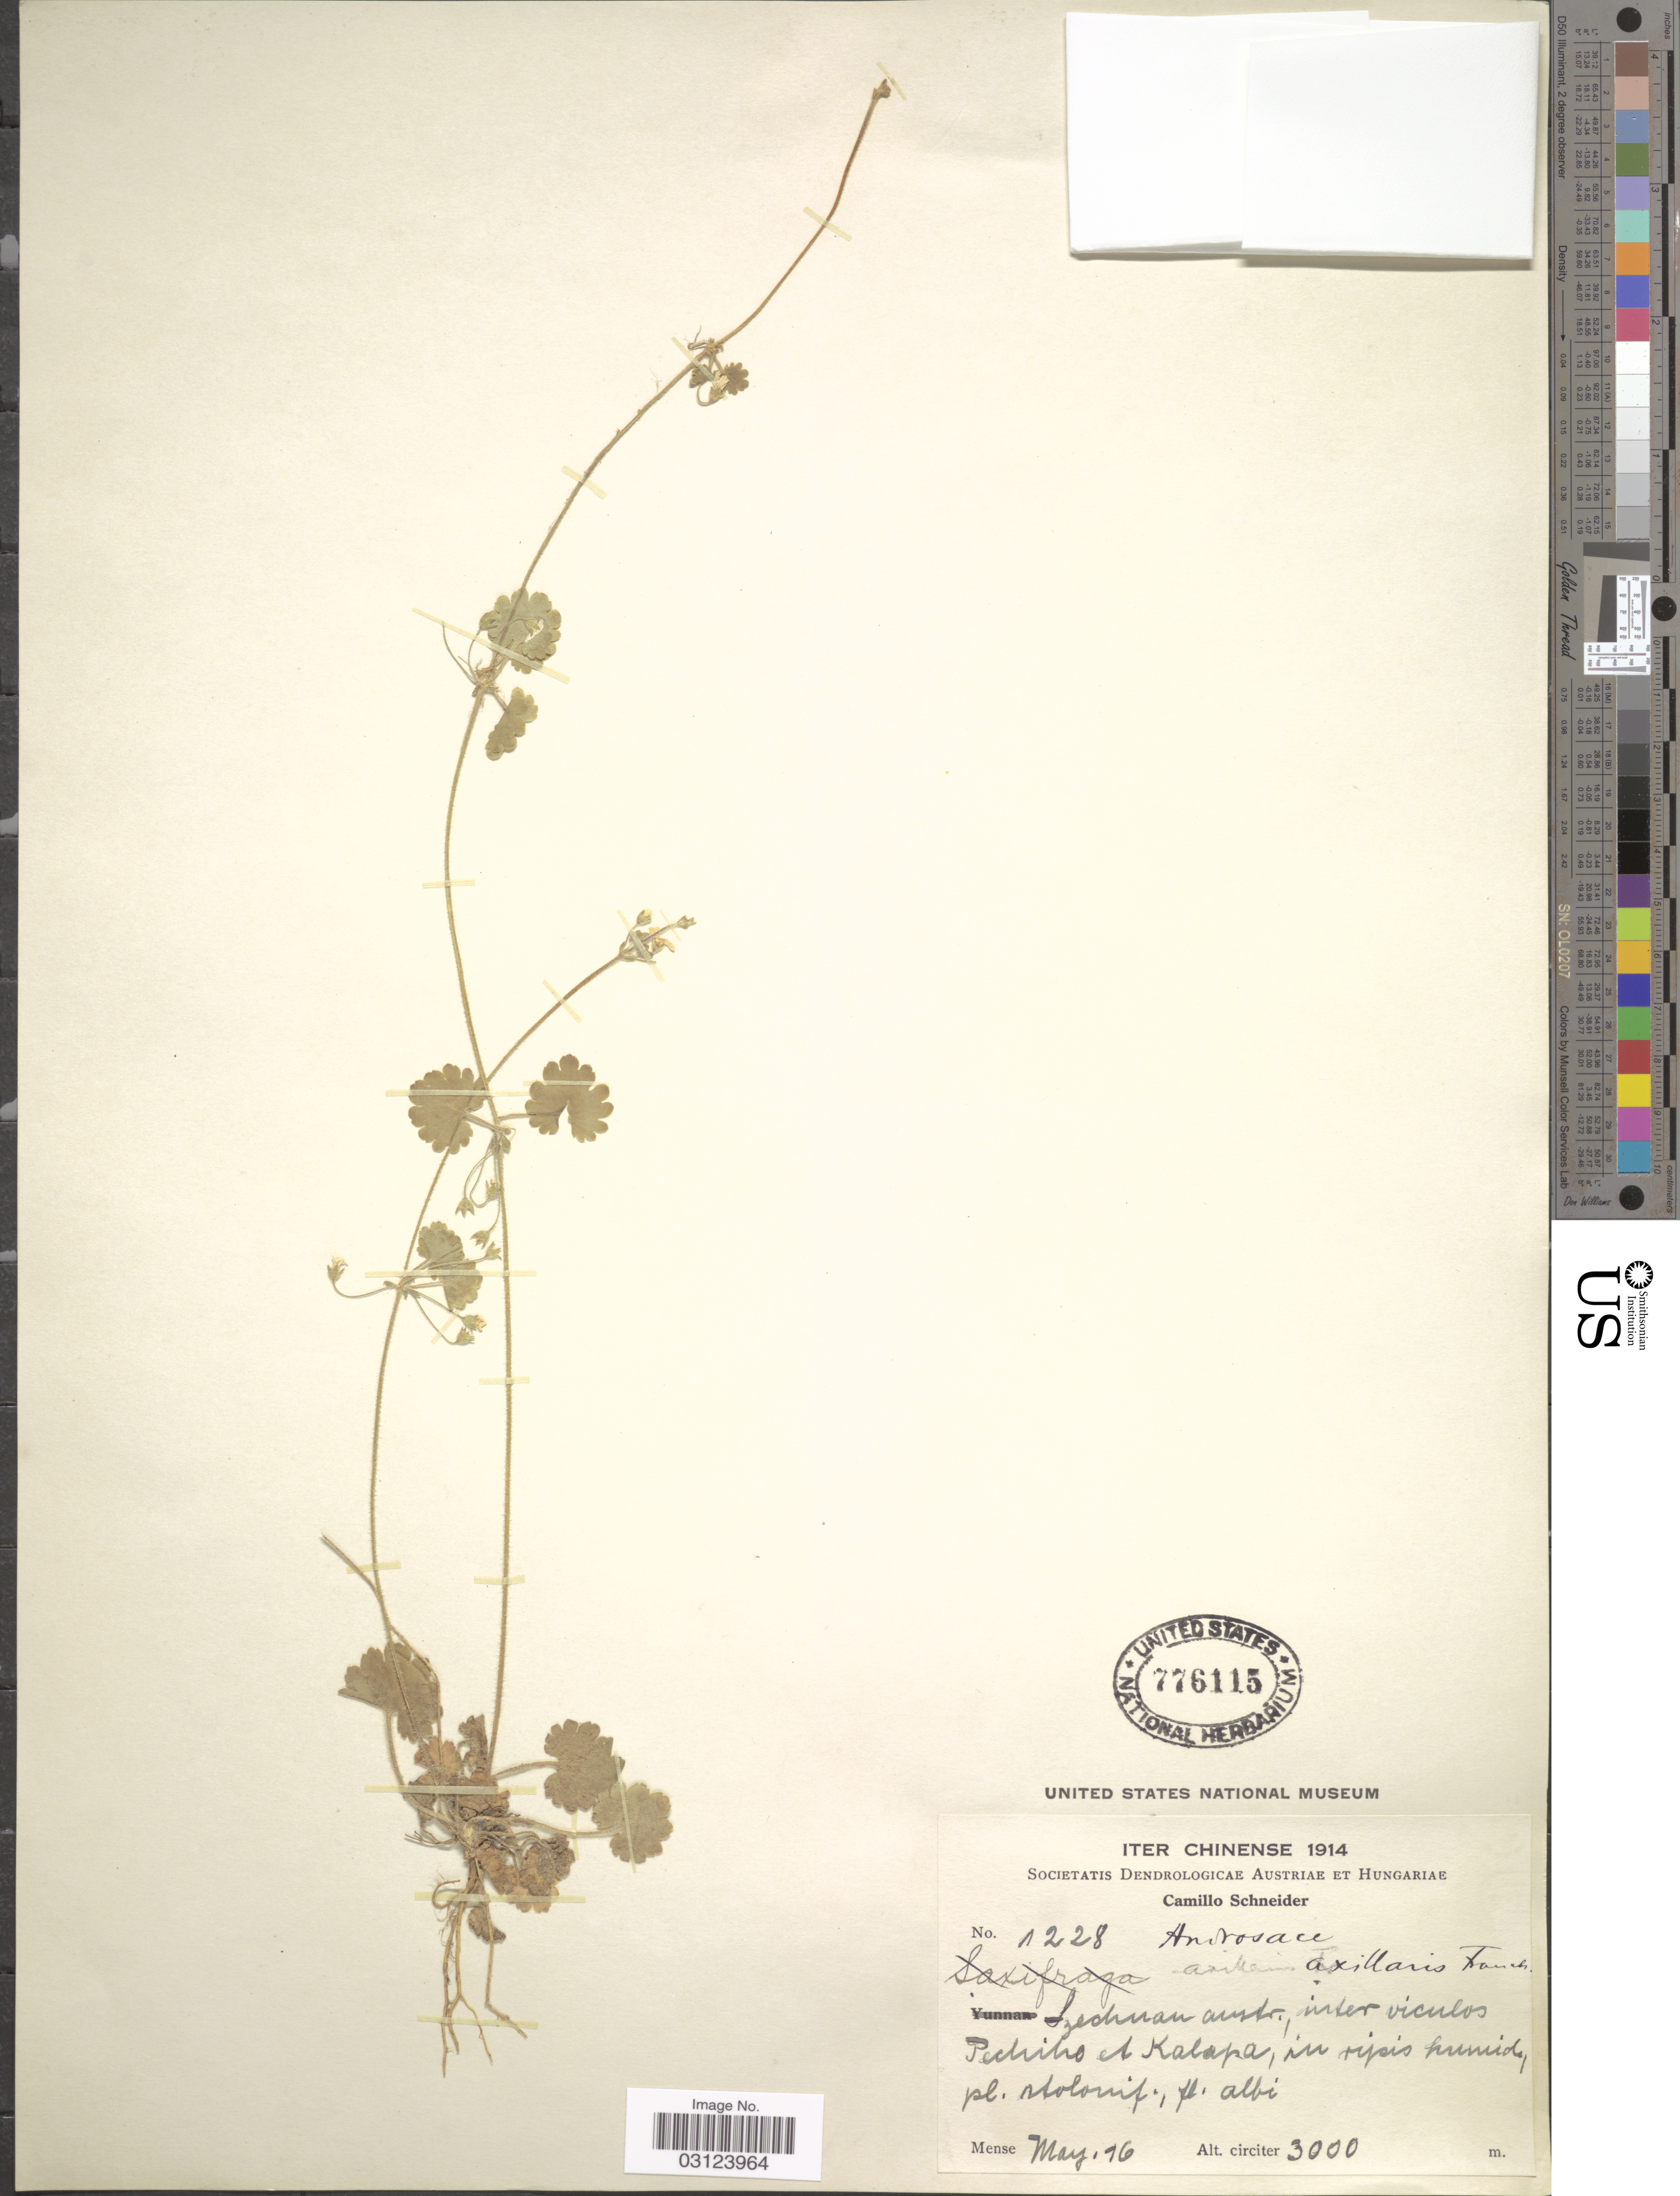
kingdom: Plantae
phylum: Tracheophyta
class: Magnoliopsida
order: Ericales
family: Primulaceae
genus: Androsace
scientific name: Androsace axillaris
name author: (Franch.) Franch.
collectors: C. K. Schneider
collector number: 1228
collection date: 1914-05-16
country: China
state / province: Sichuan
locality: Szechuan austr., inter viculos Pechiho [interpreted] et Kalapa.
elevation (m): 3000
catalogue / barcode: US 776115